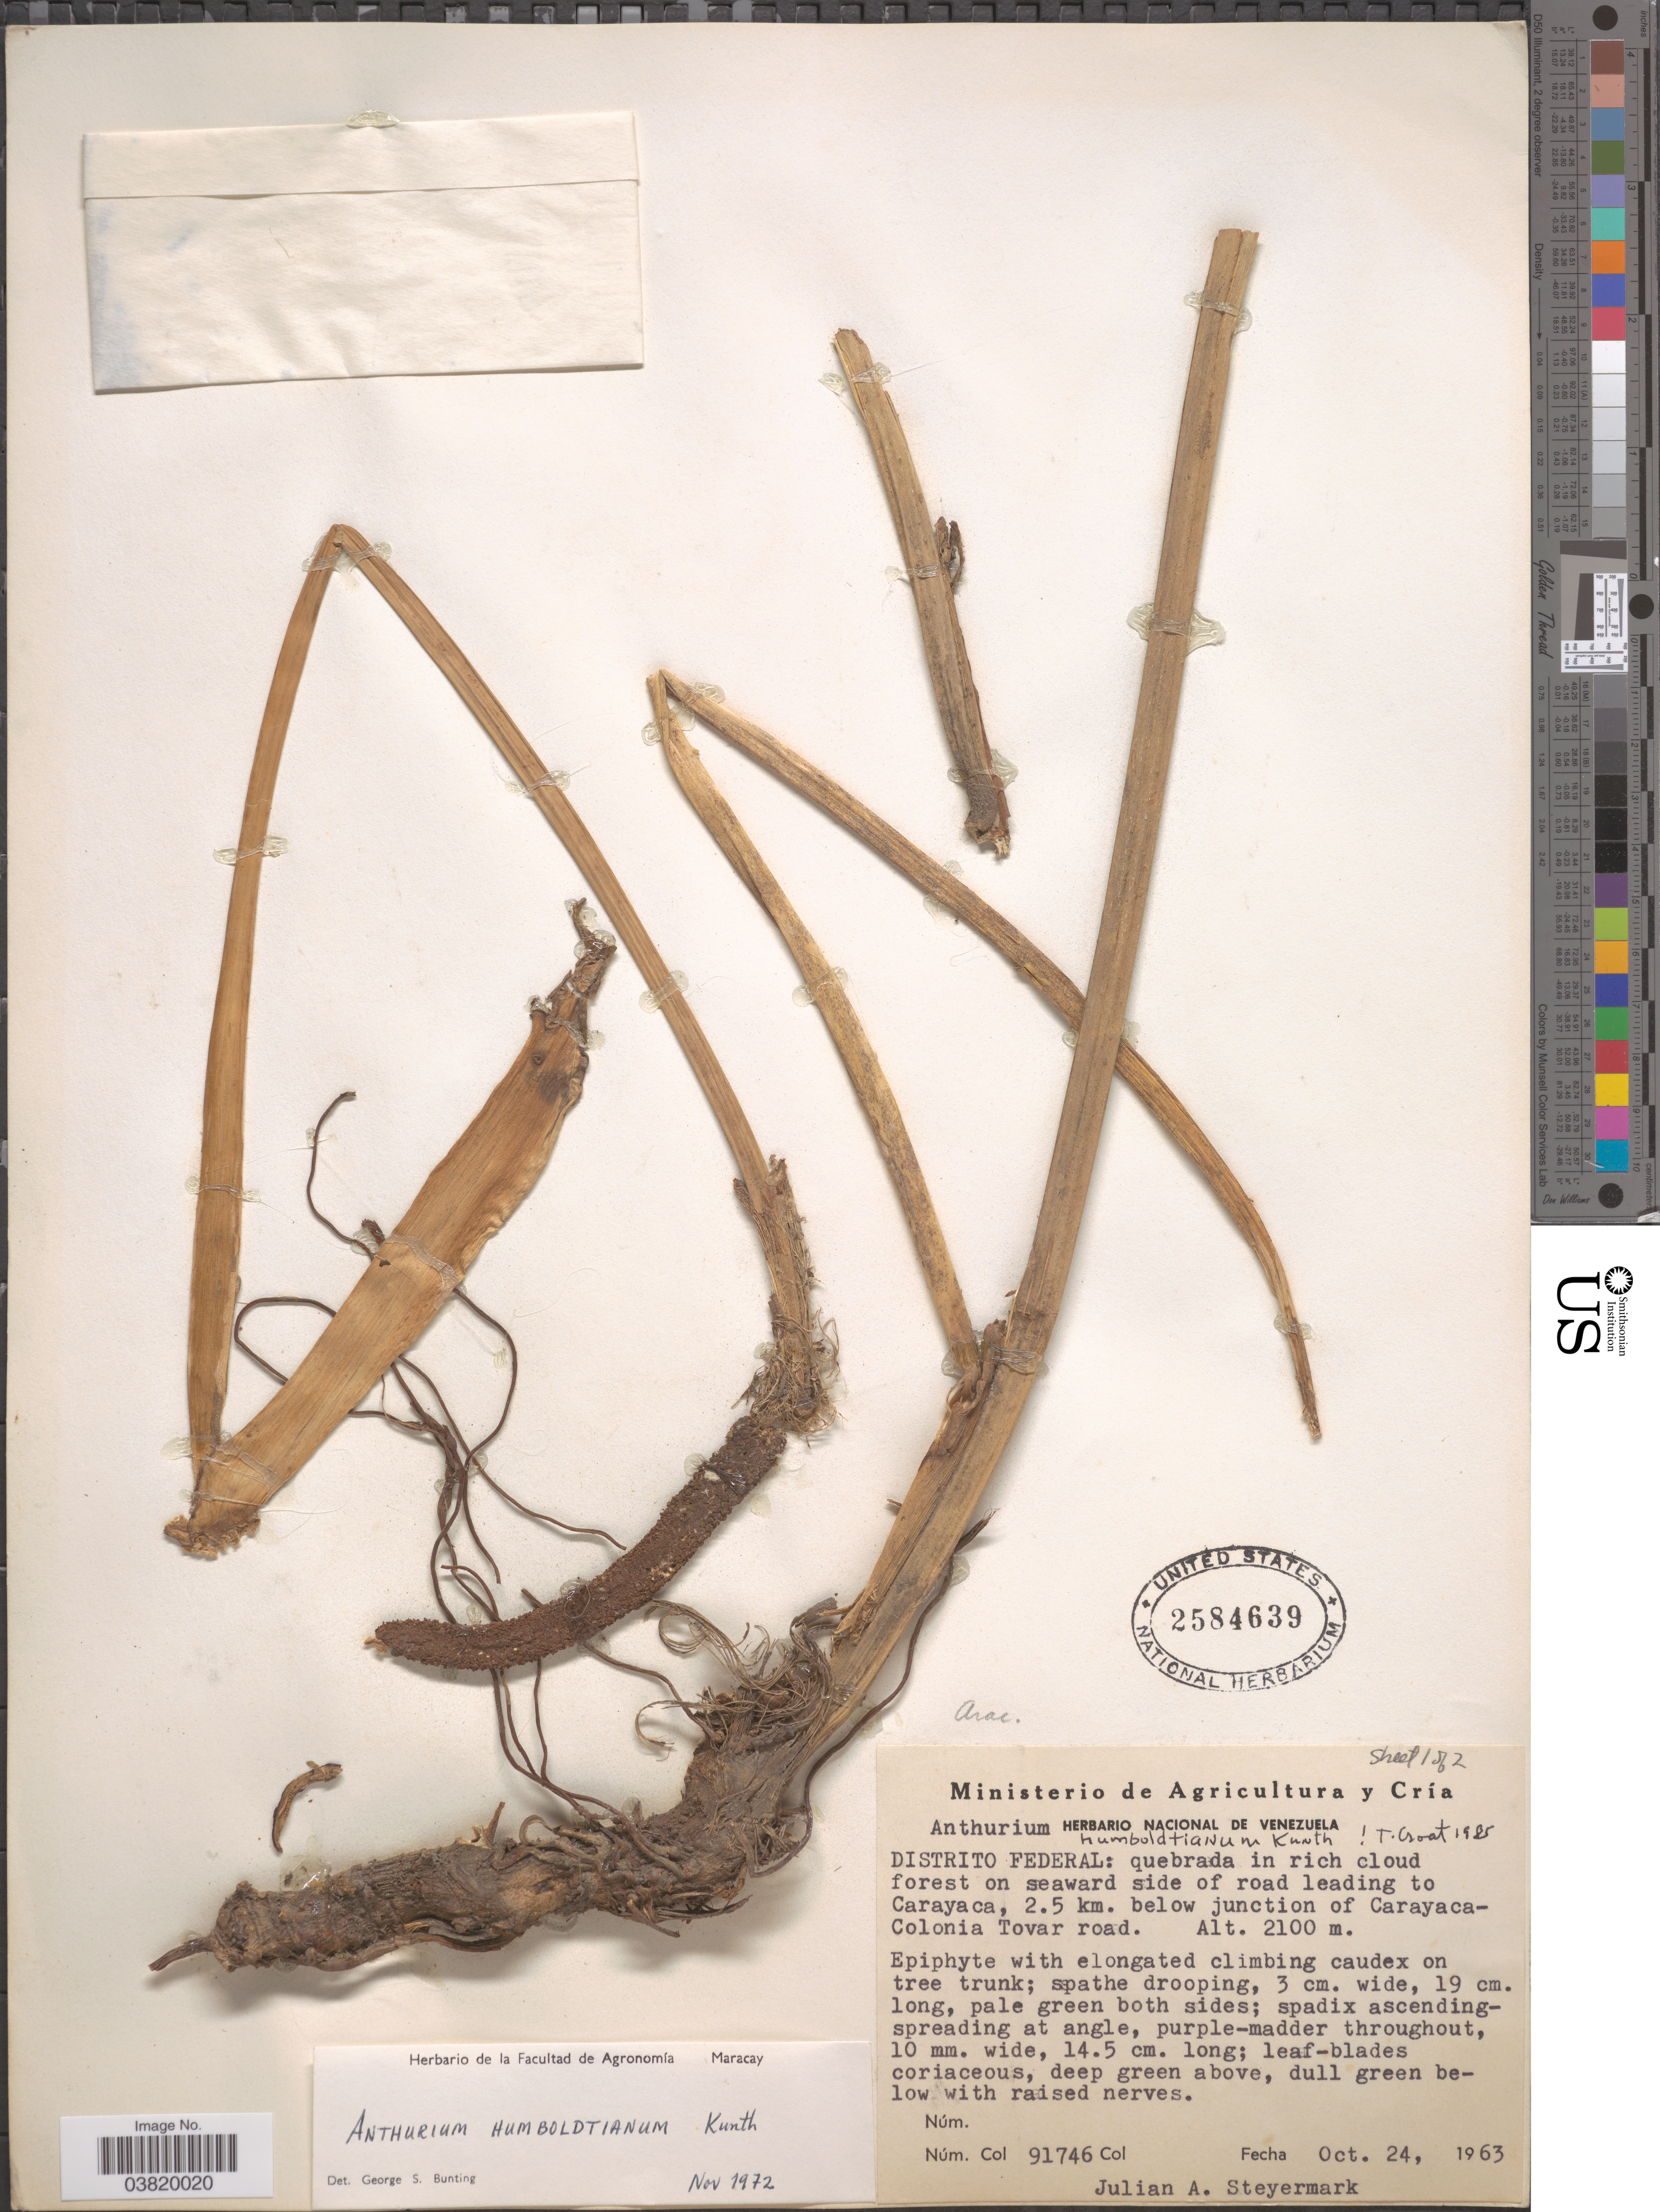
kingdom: Plantae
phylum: Tracheophyta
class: Liliopsida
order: Alismatales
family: Araceae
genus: Anthurium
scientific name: Anthurium humboldtianum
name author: Kunth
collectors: J. Steyermark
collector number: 91746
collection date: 1963-10-24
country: Venezuela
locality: Distrito Federal: quebrada in rich cloud forest on seaward side of road leading to Carayaca, 2.5 km. below junction of Carayaca-Colonia Tovar road.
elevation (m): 2100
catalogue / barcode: US 2584639